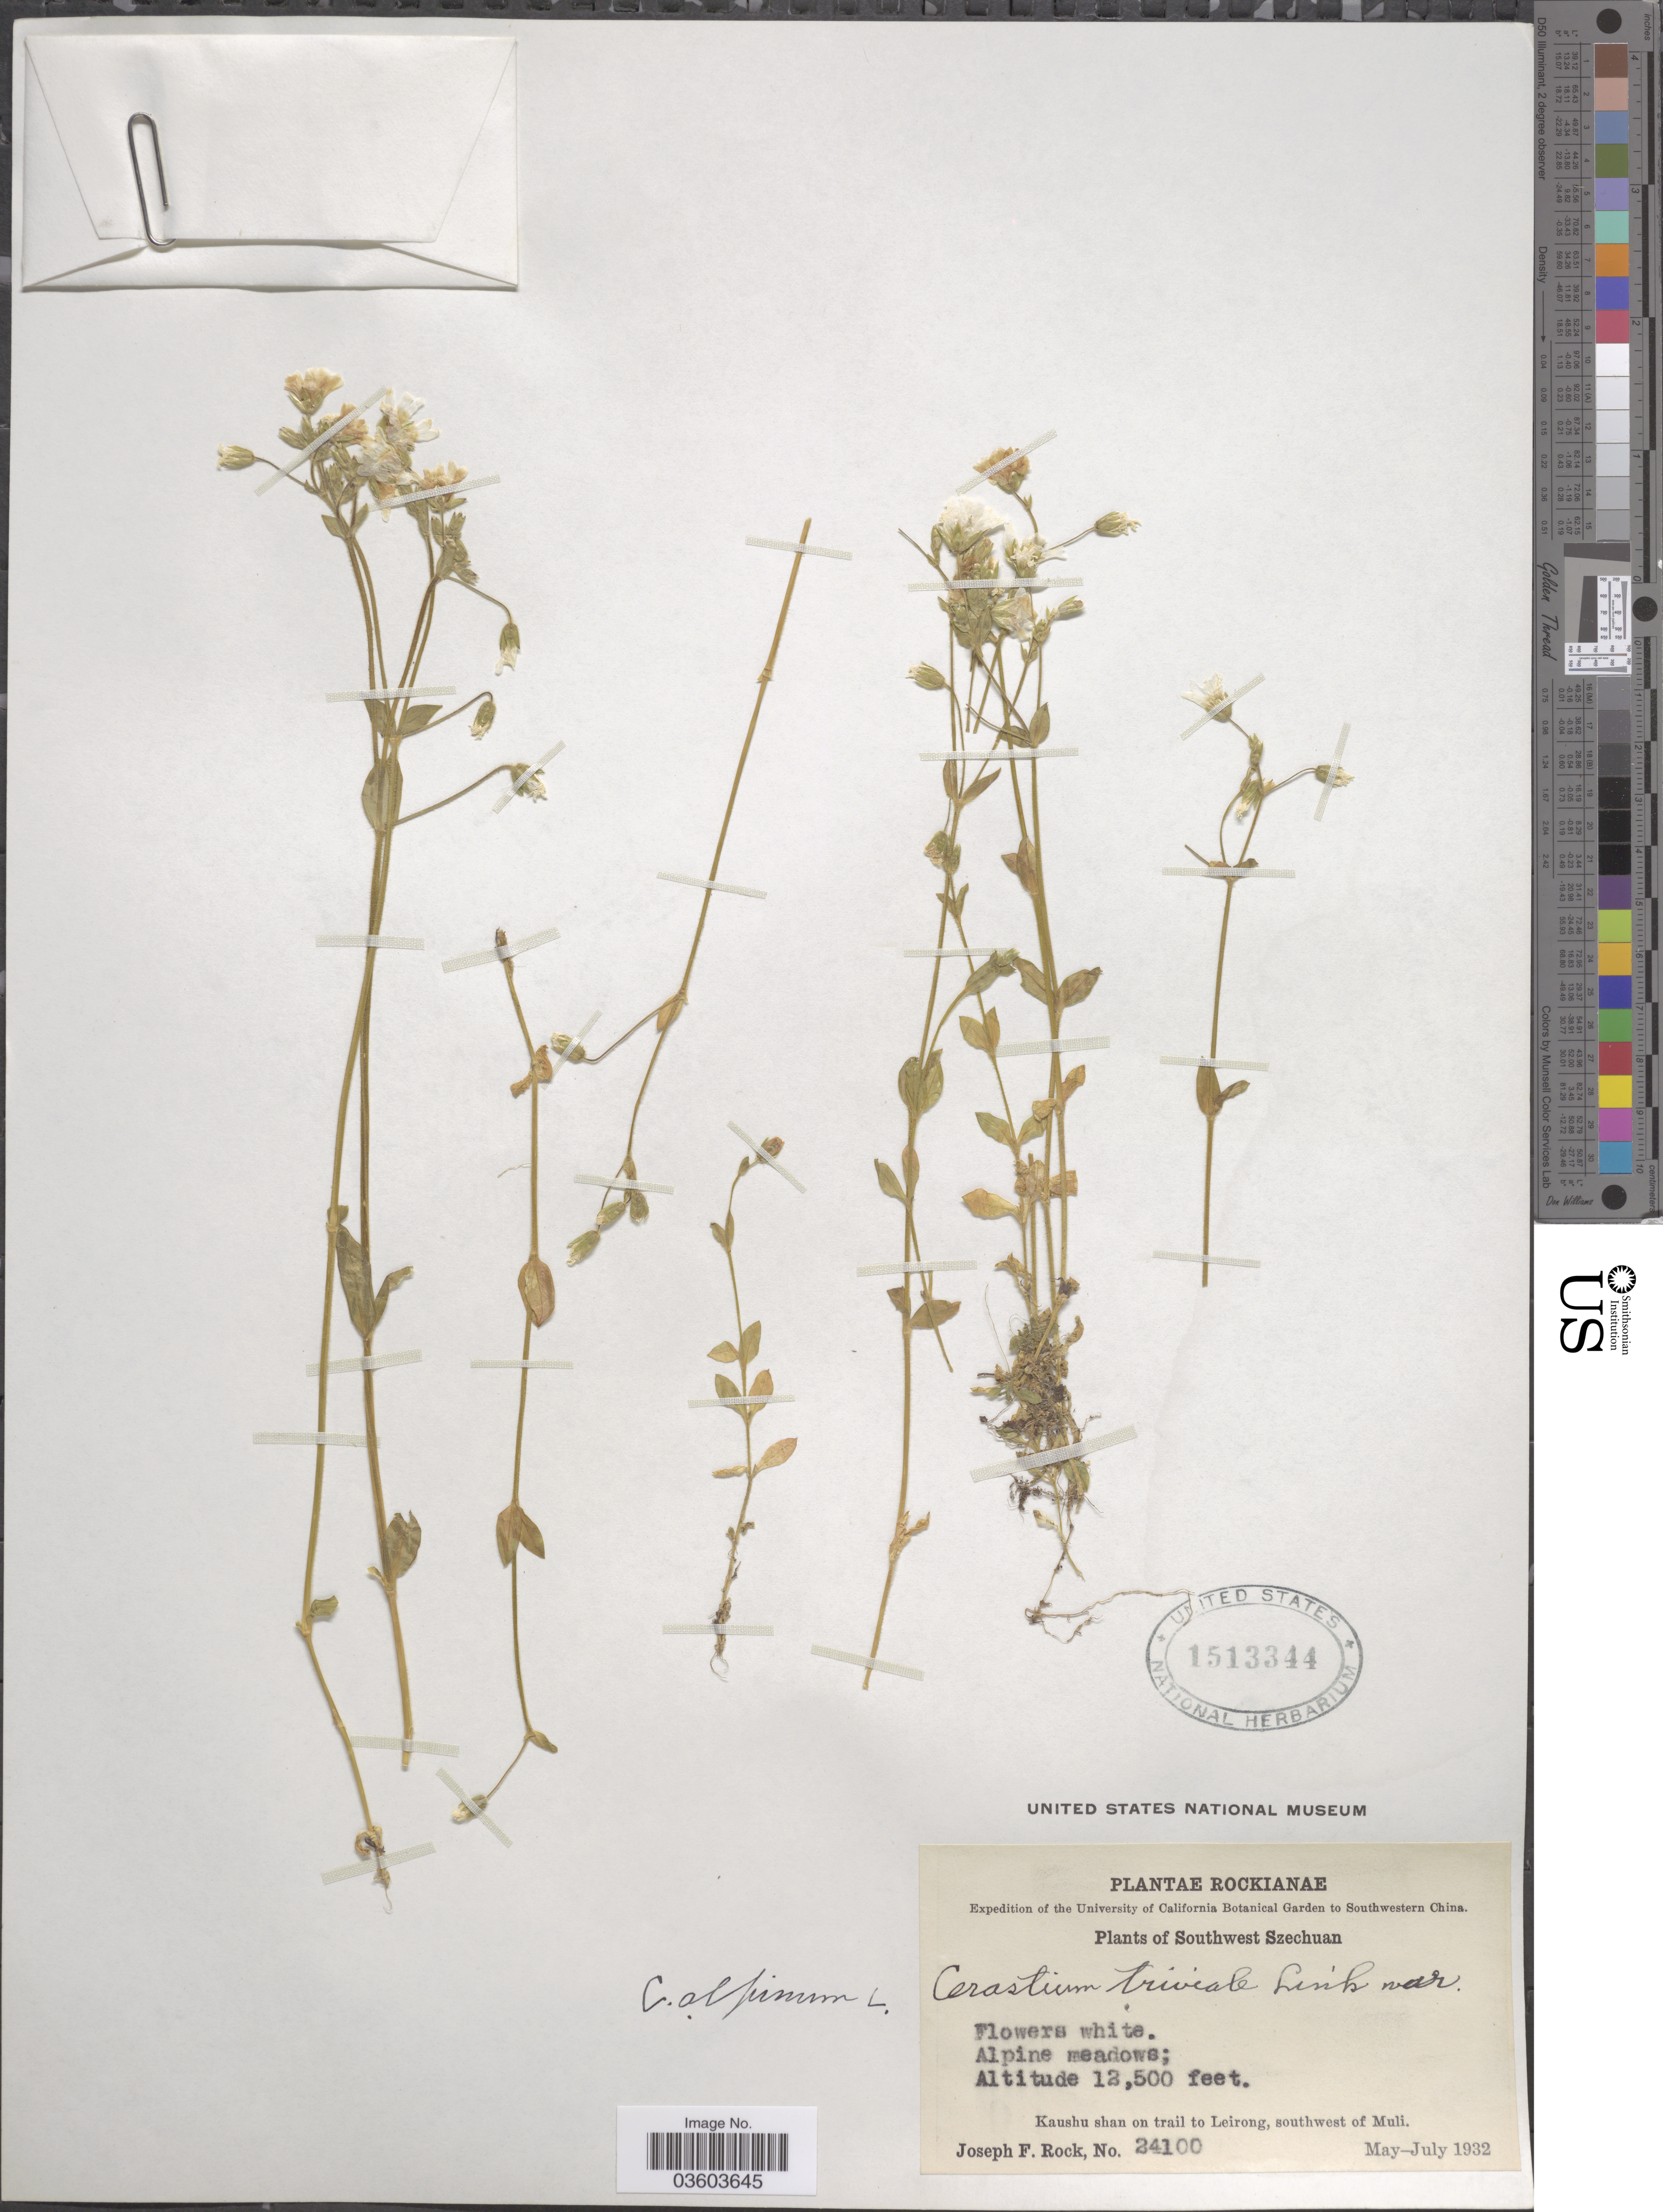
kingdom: Plantae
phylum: Tracheophyta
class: Magnoliopsida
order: Caryophyllales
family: Caryophyllaceae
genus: Cerastium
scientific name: Cerastium alpinum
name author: L.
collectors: J. F. Rock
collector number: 24100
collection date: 1932-05/1932-07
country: China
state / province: Sichuan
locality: Southwestern China. Southwest Szechuan. Kaushu shan on trail to Leirong, southwest of Muli.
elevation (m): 3810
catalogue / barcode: US 1513344